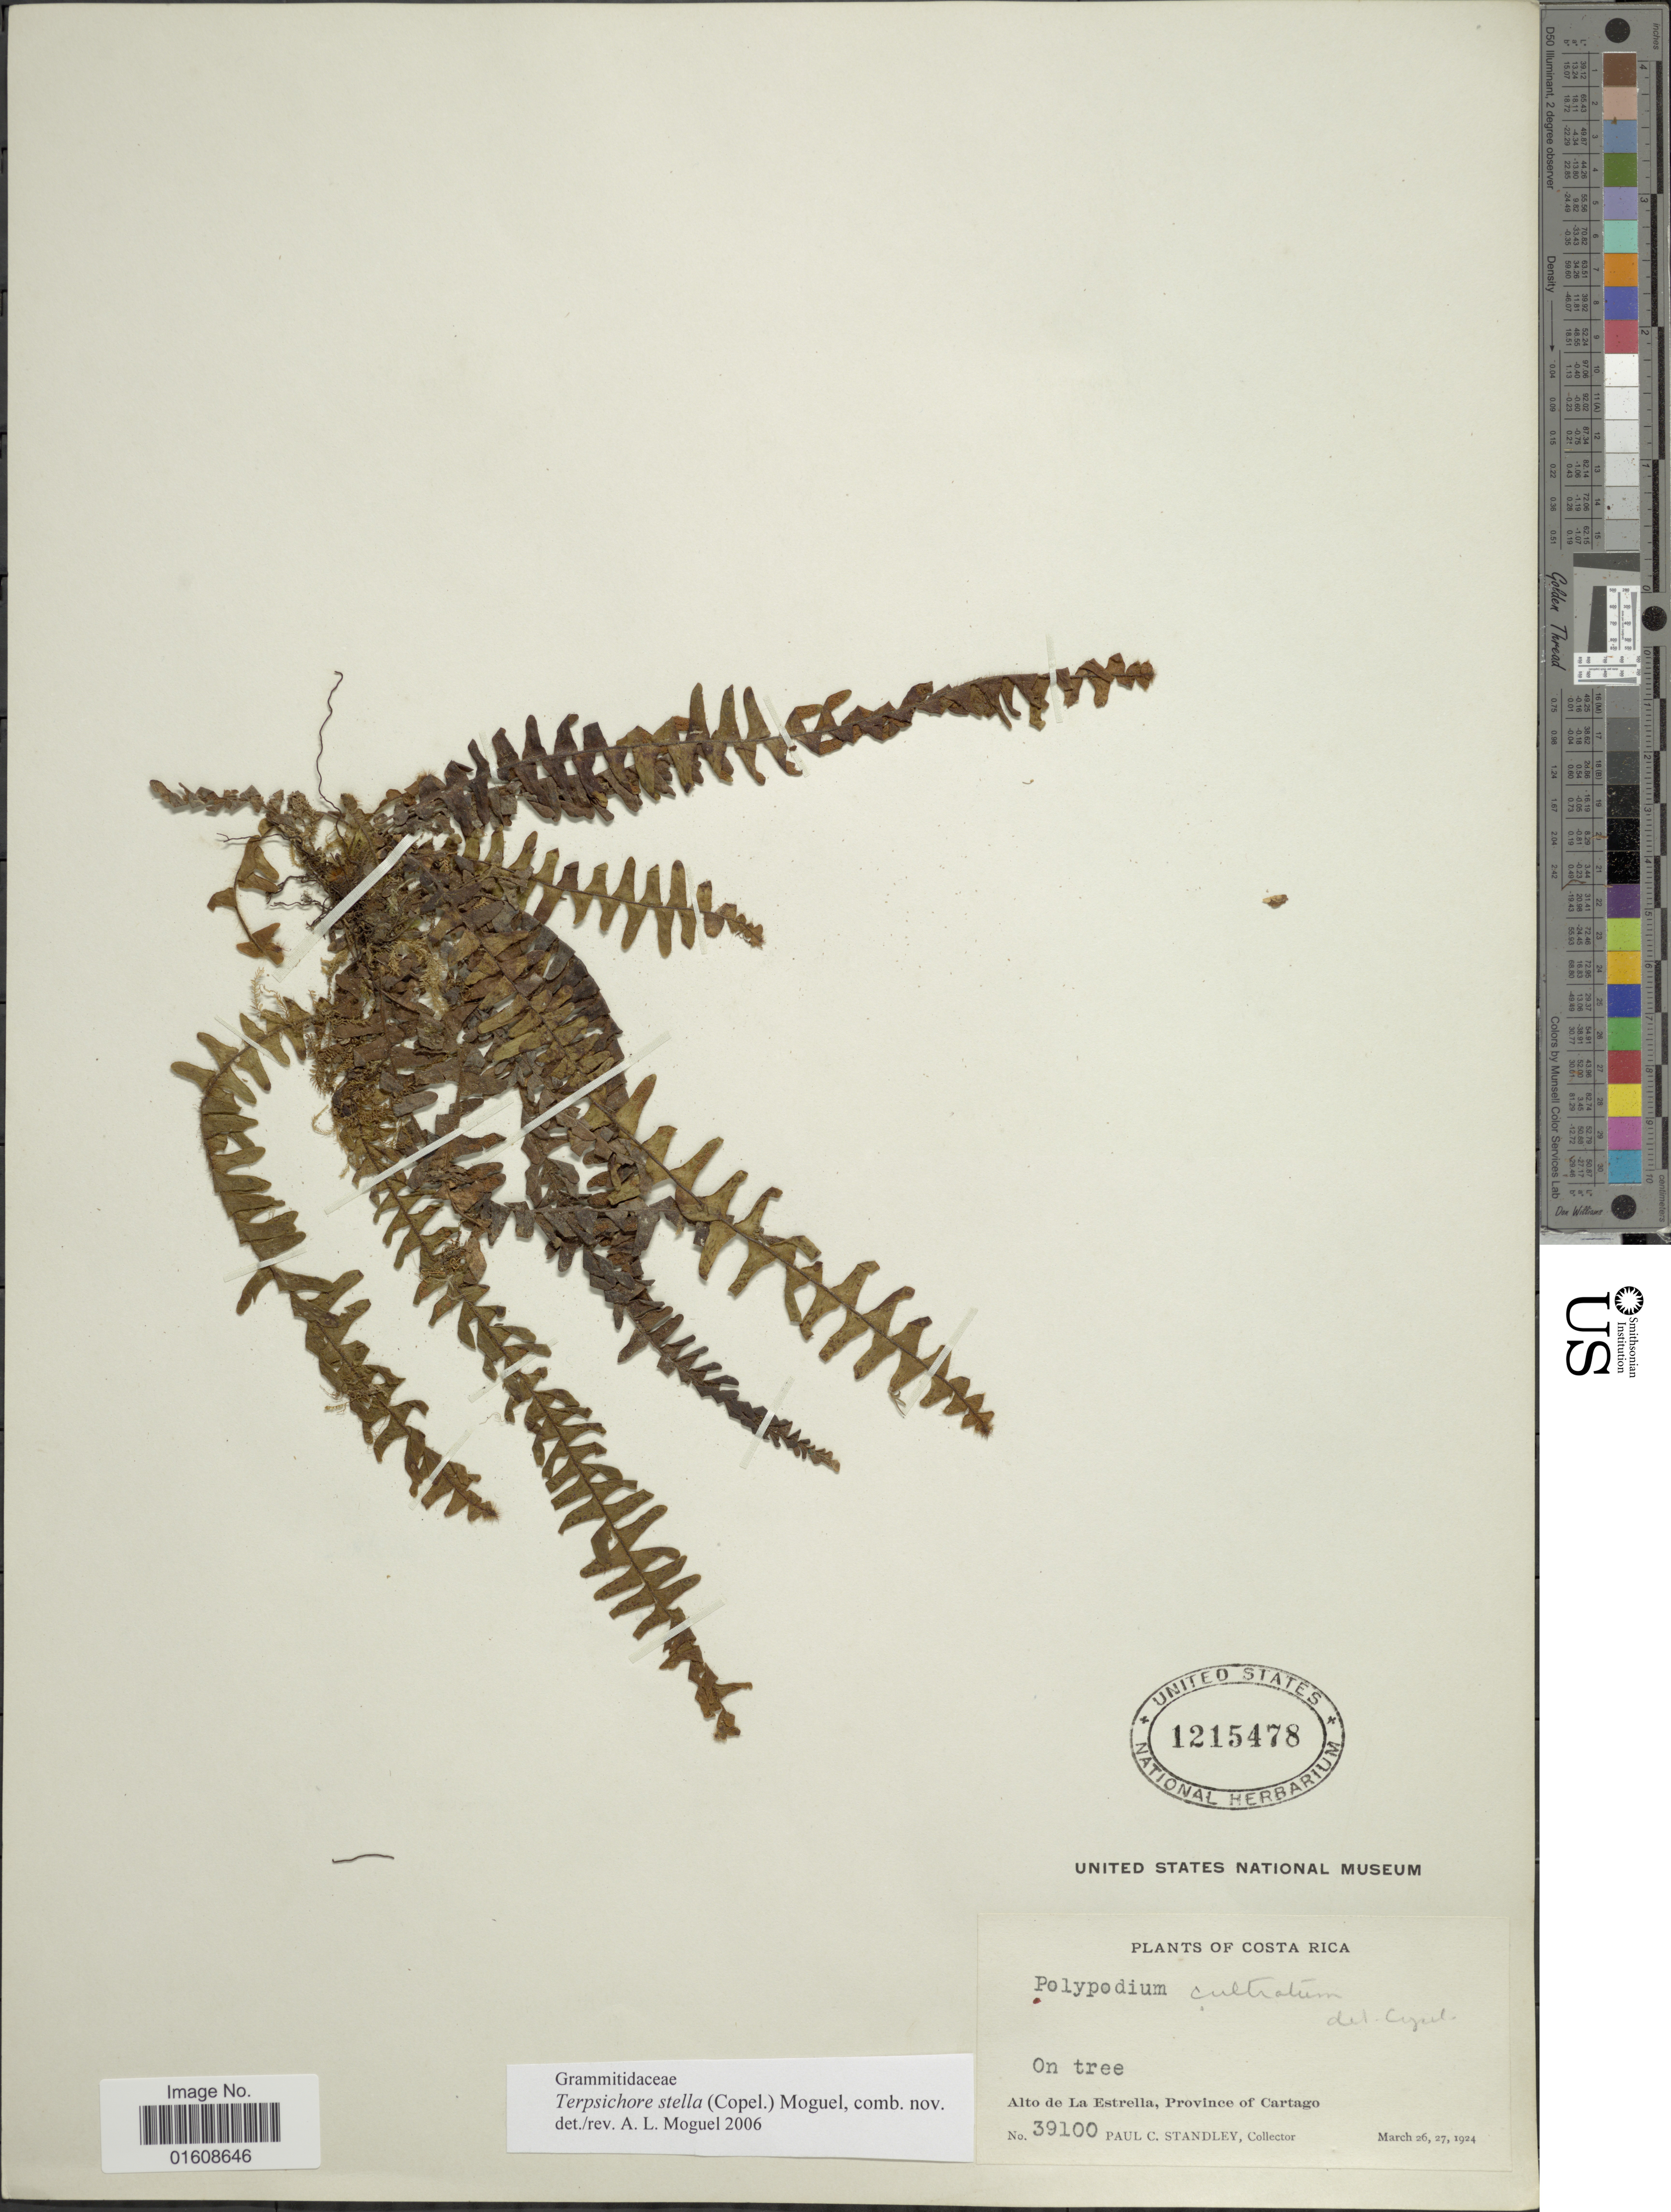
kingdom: Plantae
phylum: Tracheophyta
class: Polypodiopsida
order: Polypodiales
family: Polypodiaceae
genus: Alansmia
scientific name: Alansmia stella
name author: (Copel.) Moguel & M. Kessler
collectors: P. C. Standley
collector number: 39100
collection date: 1924-03-26/1924-03-27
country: Costa Rica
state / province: Cartago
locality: Alto de La Estrella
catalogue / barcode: US 1215478